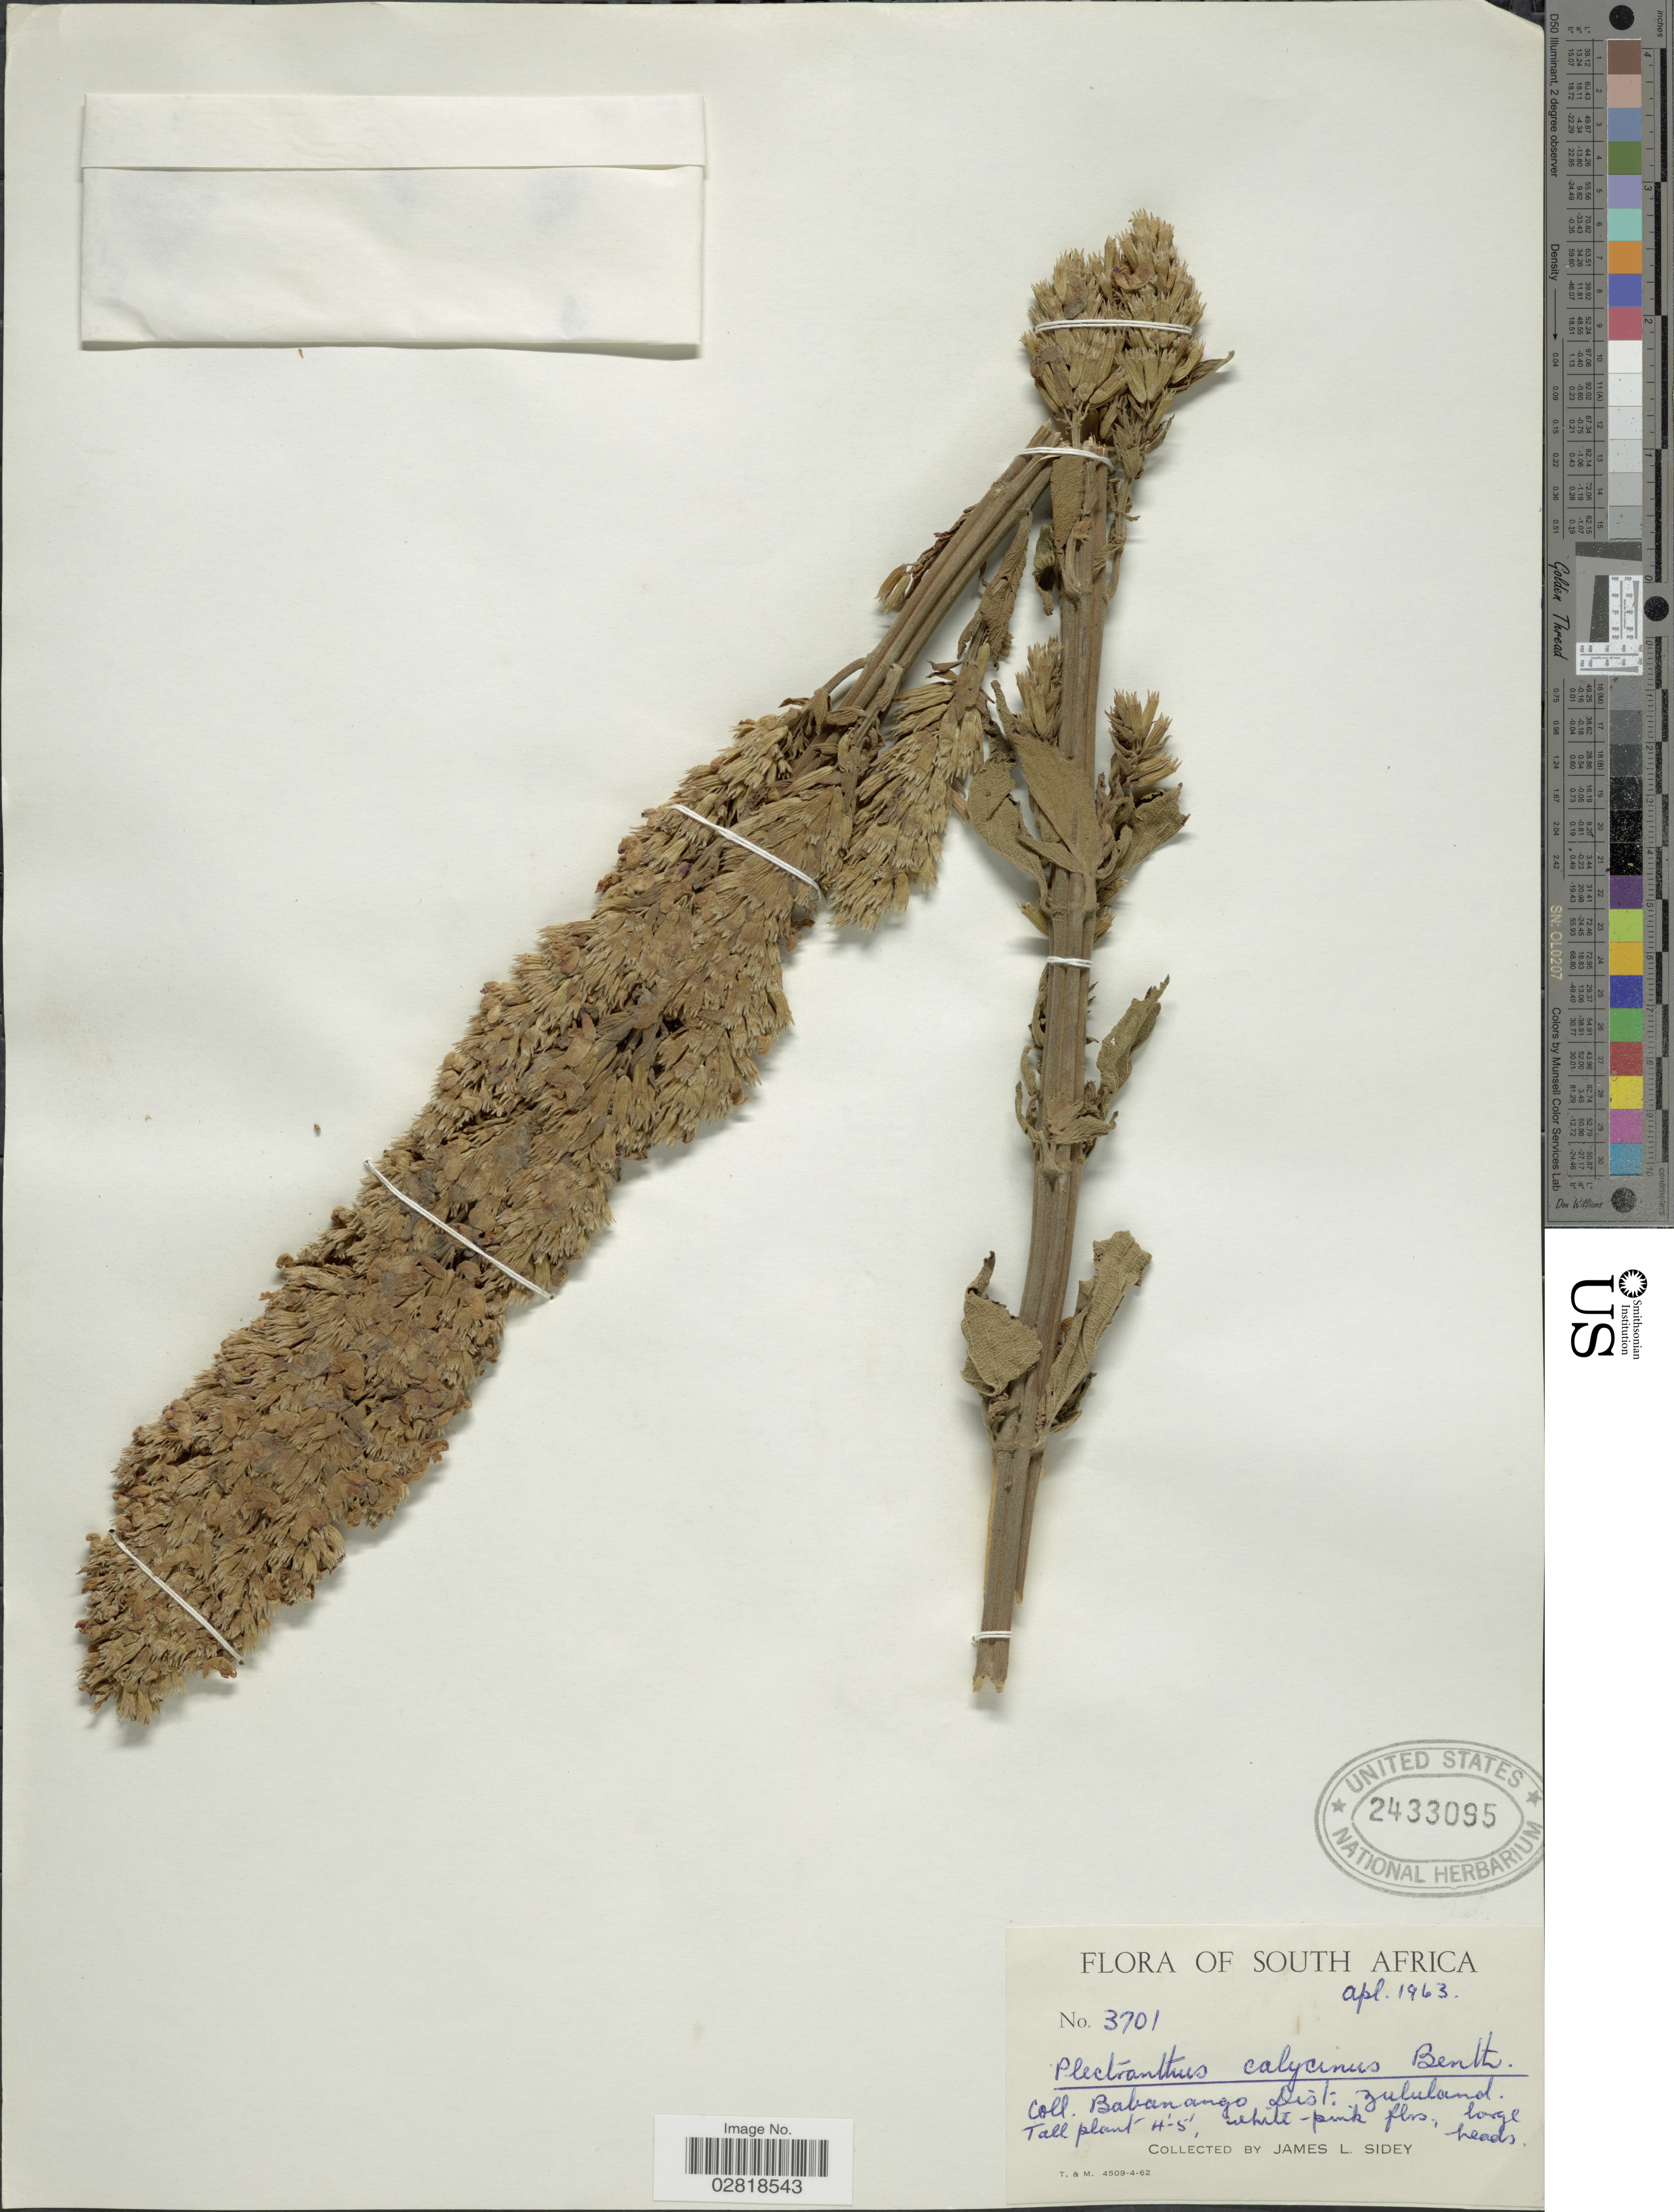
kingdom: Plantae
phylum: Tracheophyta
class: Magnoliopsida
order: Lamiales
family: Lamiaceae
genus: Plectranthus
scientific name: Plectranthus calycinus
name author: Benth.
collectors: J. L. Sidey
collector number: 3701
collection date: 1963-04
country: South Africa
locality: Coll. Babanango. Dist. Zululand.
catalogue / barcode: US 2433095